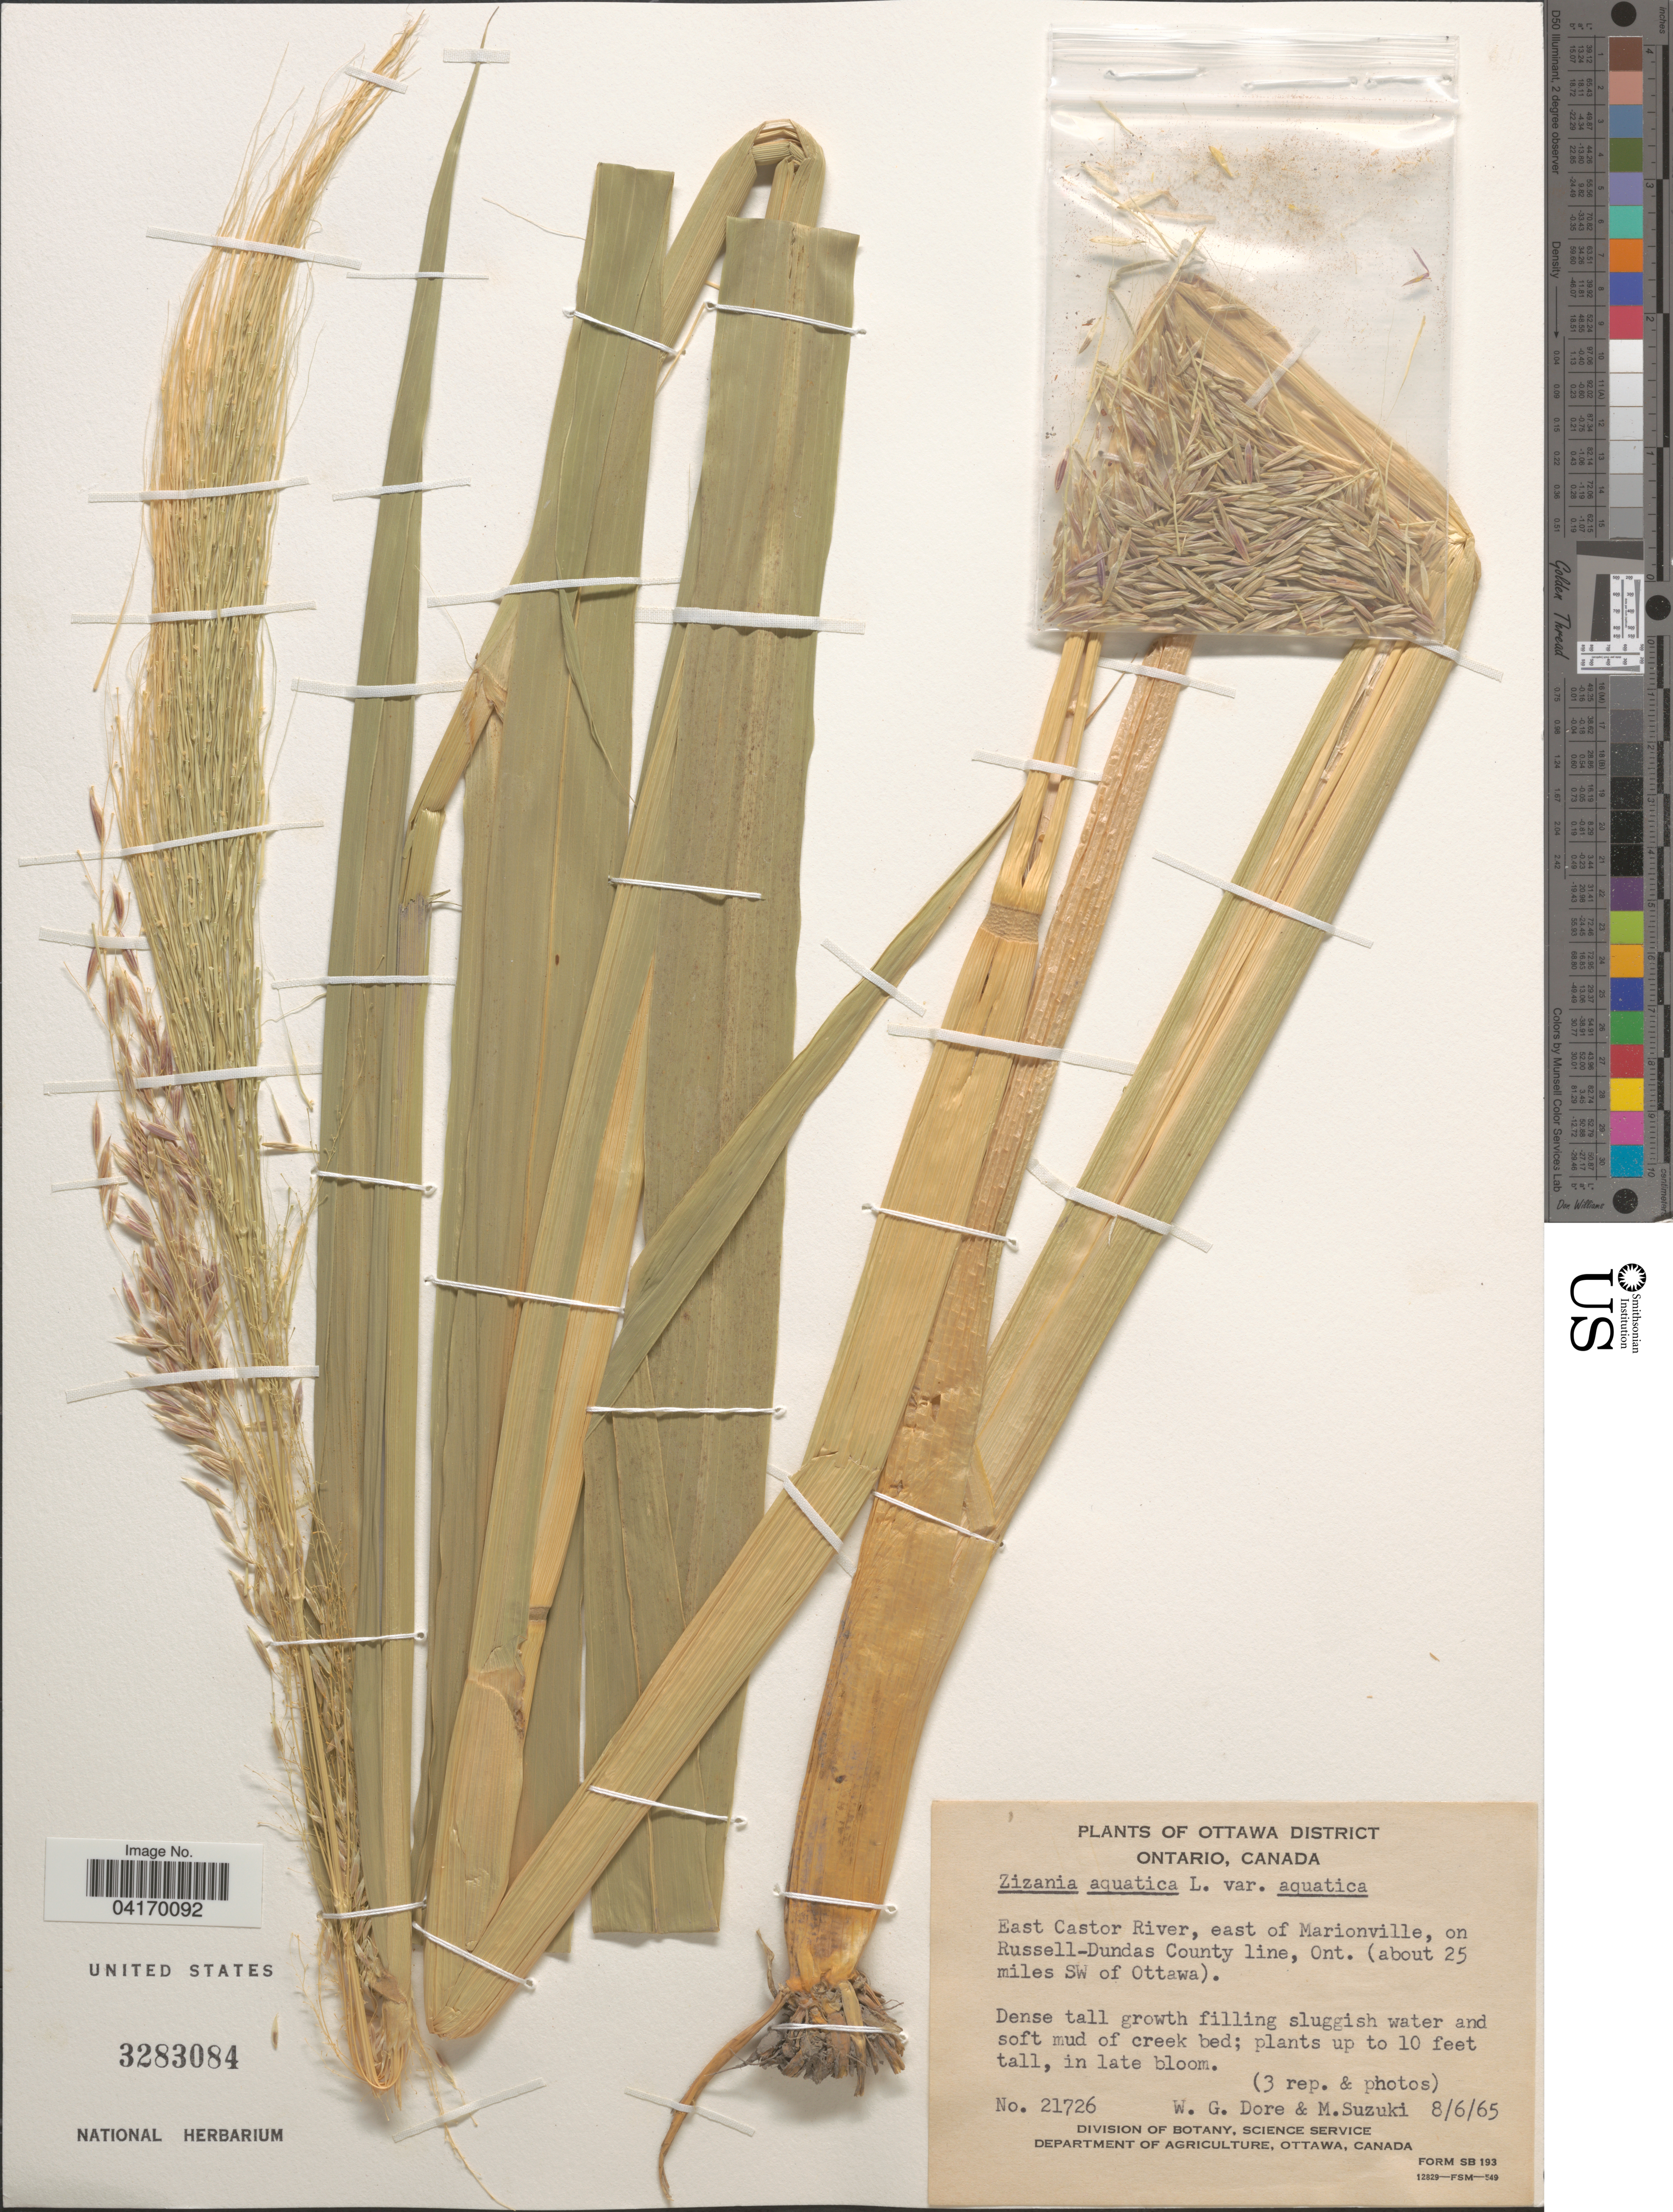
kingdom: Plantae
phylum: Tracheophyta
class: Liliopsida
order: Poales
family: Poaceae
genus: Zizania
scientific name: Zizania aquatica var. aquatica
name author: L.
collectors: W. Dore & M. Suzuki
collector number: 21726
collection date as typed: Transcribed d/m/y: 8/6/65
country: Canada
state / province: Ontario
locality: Ottawa District. East Castor River, east of Marionville, on Russell-Dundas County line, Ont. (about 25 miles SW of Ottawa).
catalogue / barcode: US 3283084